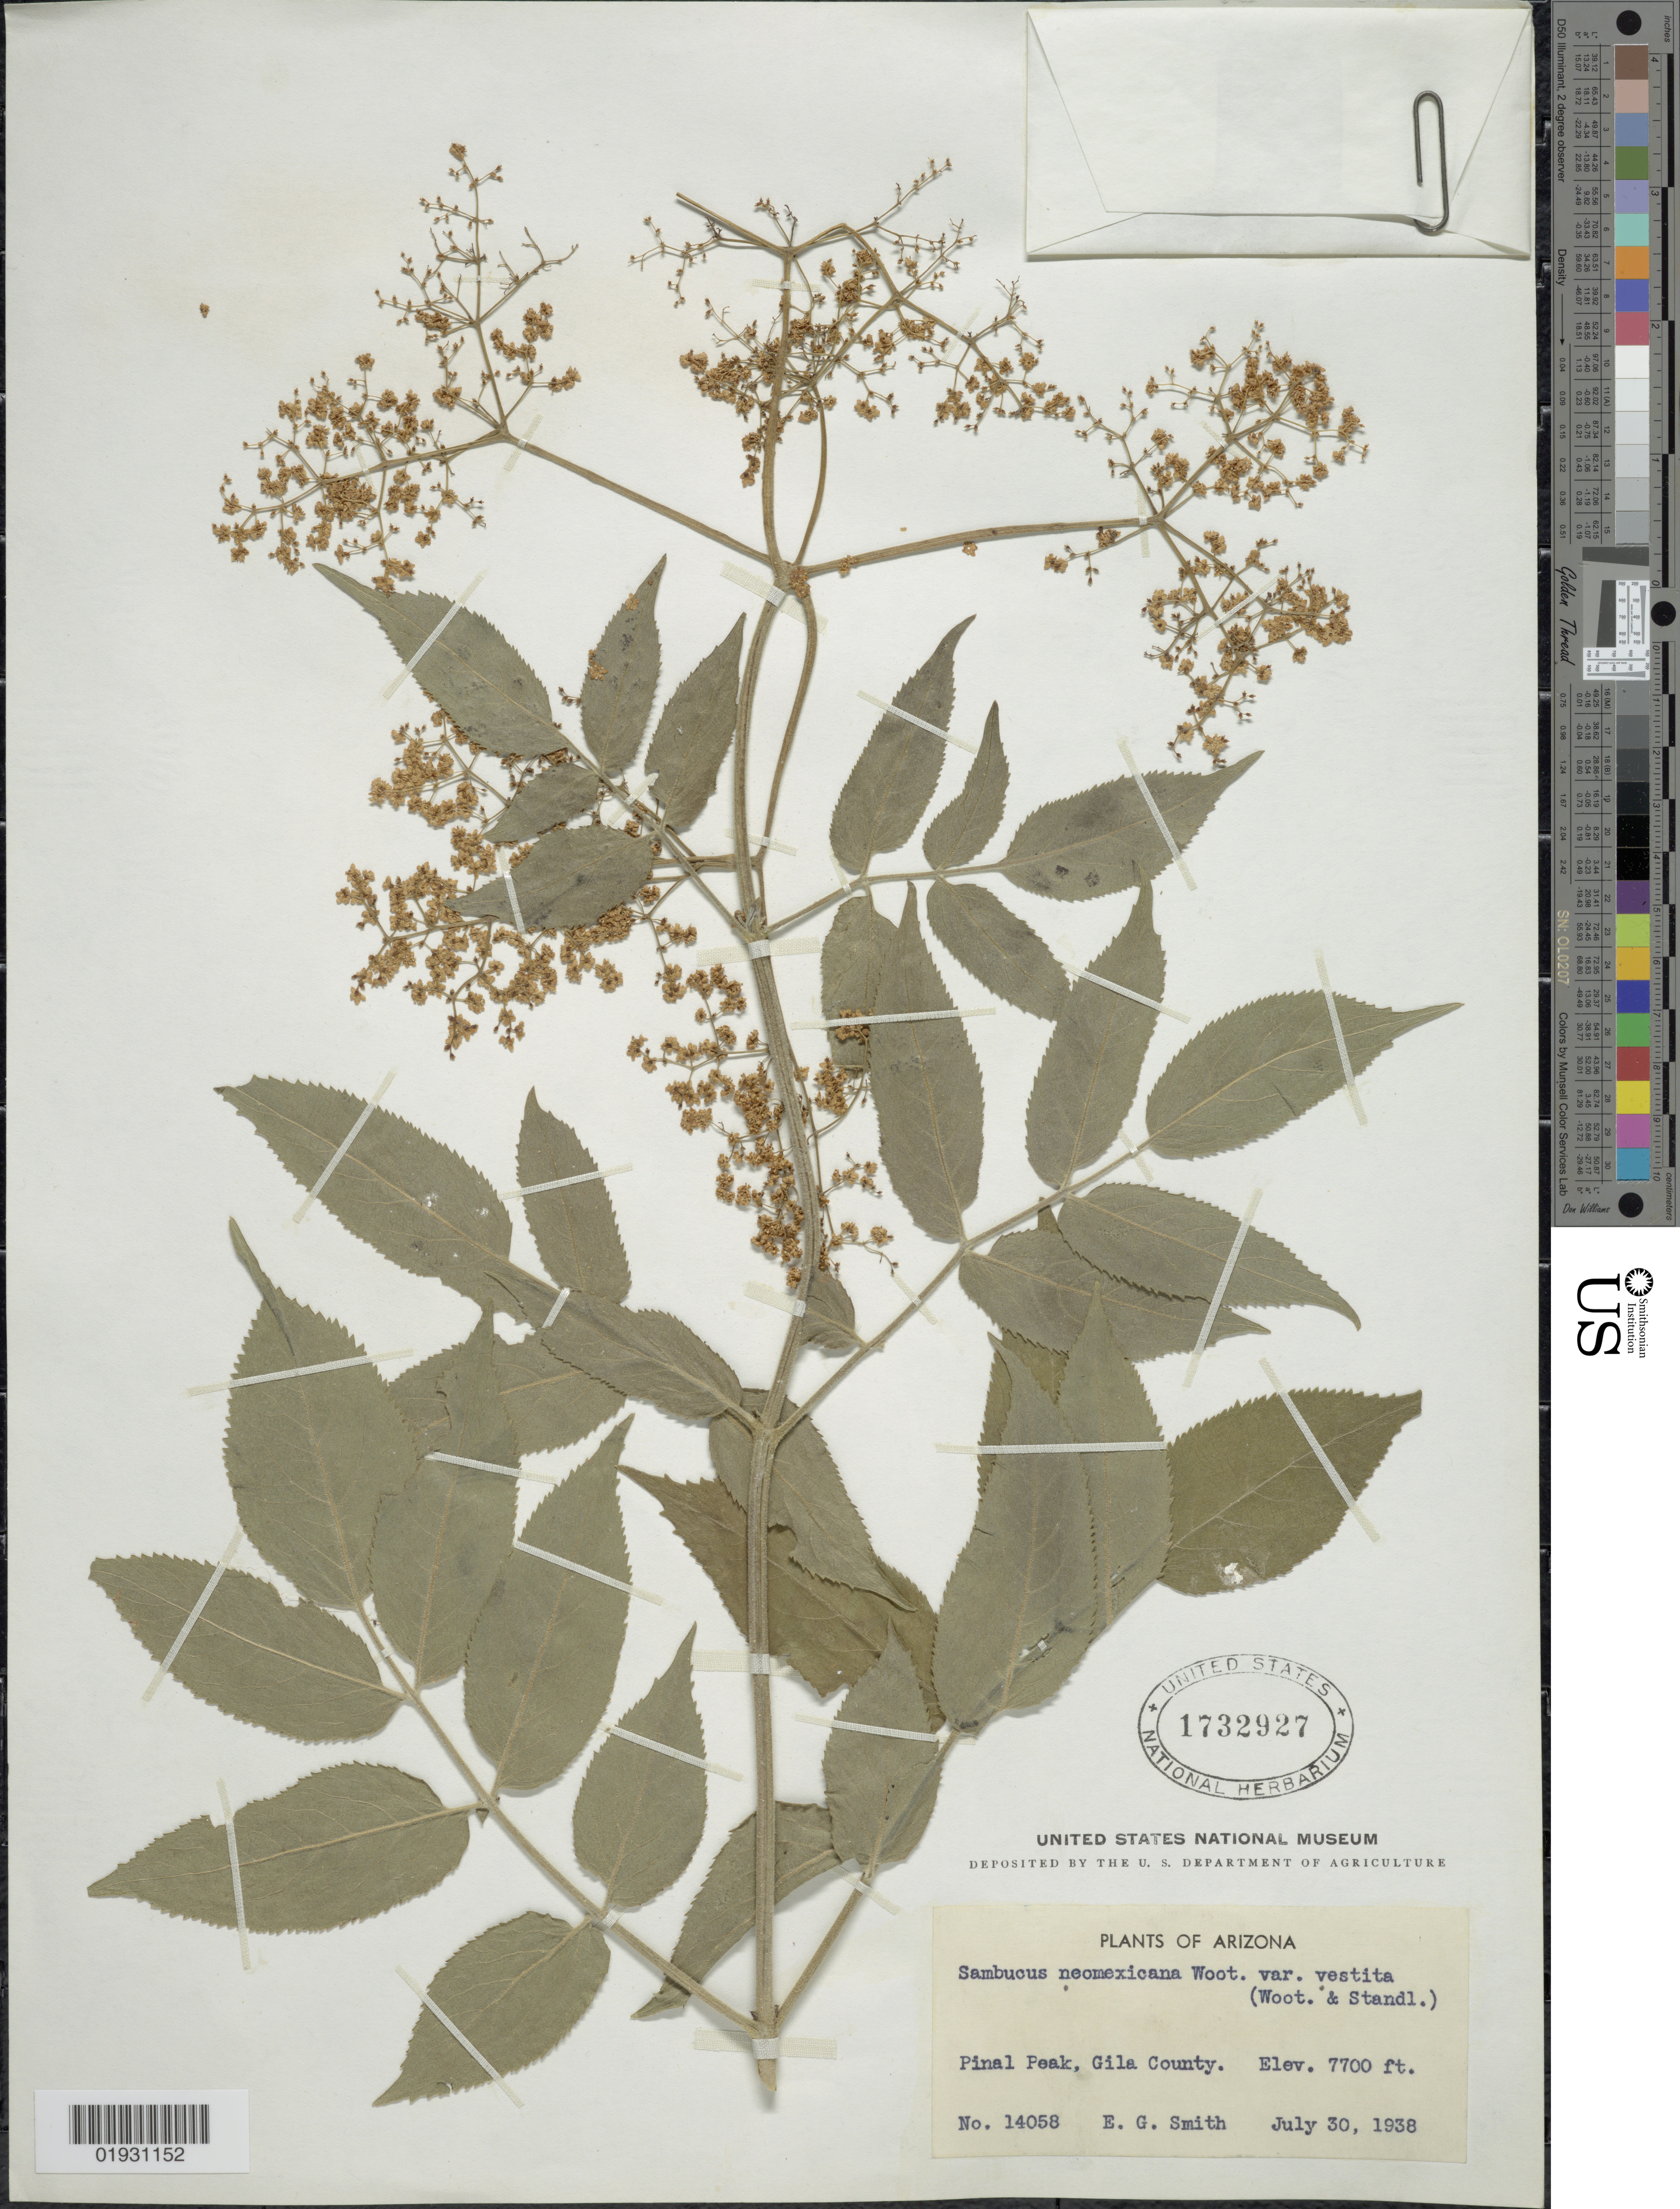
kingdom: Plantae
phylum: Tracheophyta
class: Magnoliopsida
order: Dipsacales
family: Viburnaceae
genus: Sambucus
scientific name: Sambucus neo-mexicana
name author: Wooton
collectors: E. G. Smith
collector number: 14058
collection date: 1938-07-30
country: United States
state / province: Arizona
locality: Pinal Peak, Gila County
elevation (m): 2347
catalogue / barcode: US 1732927